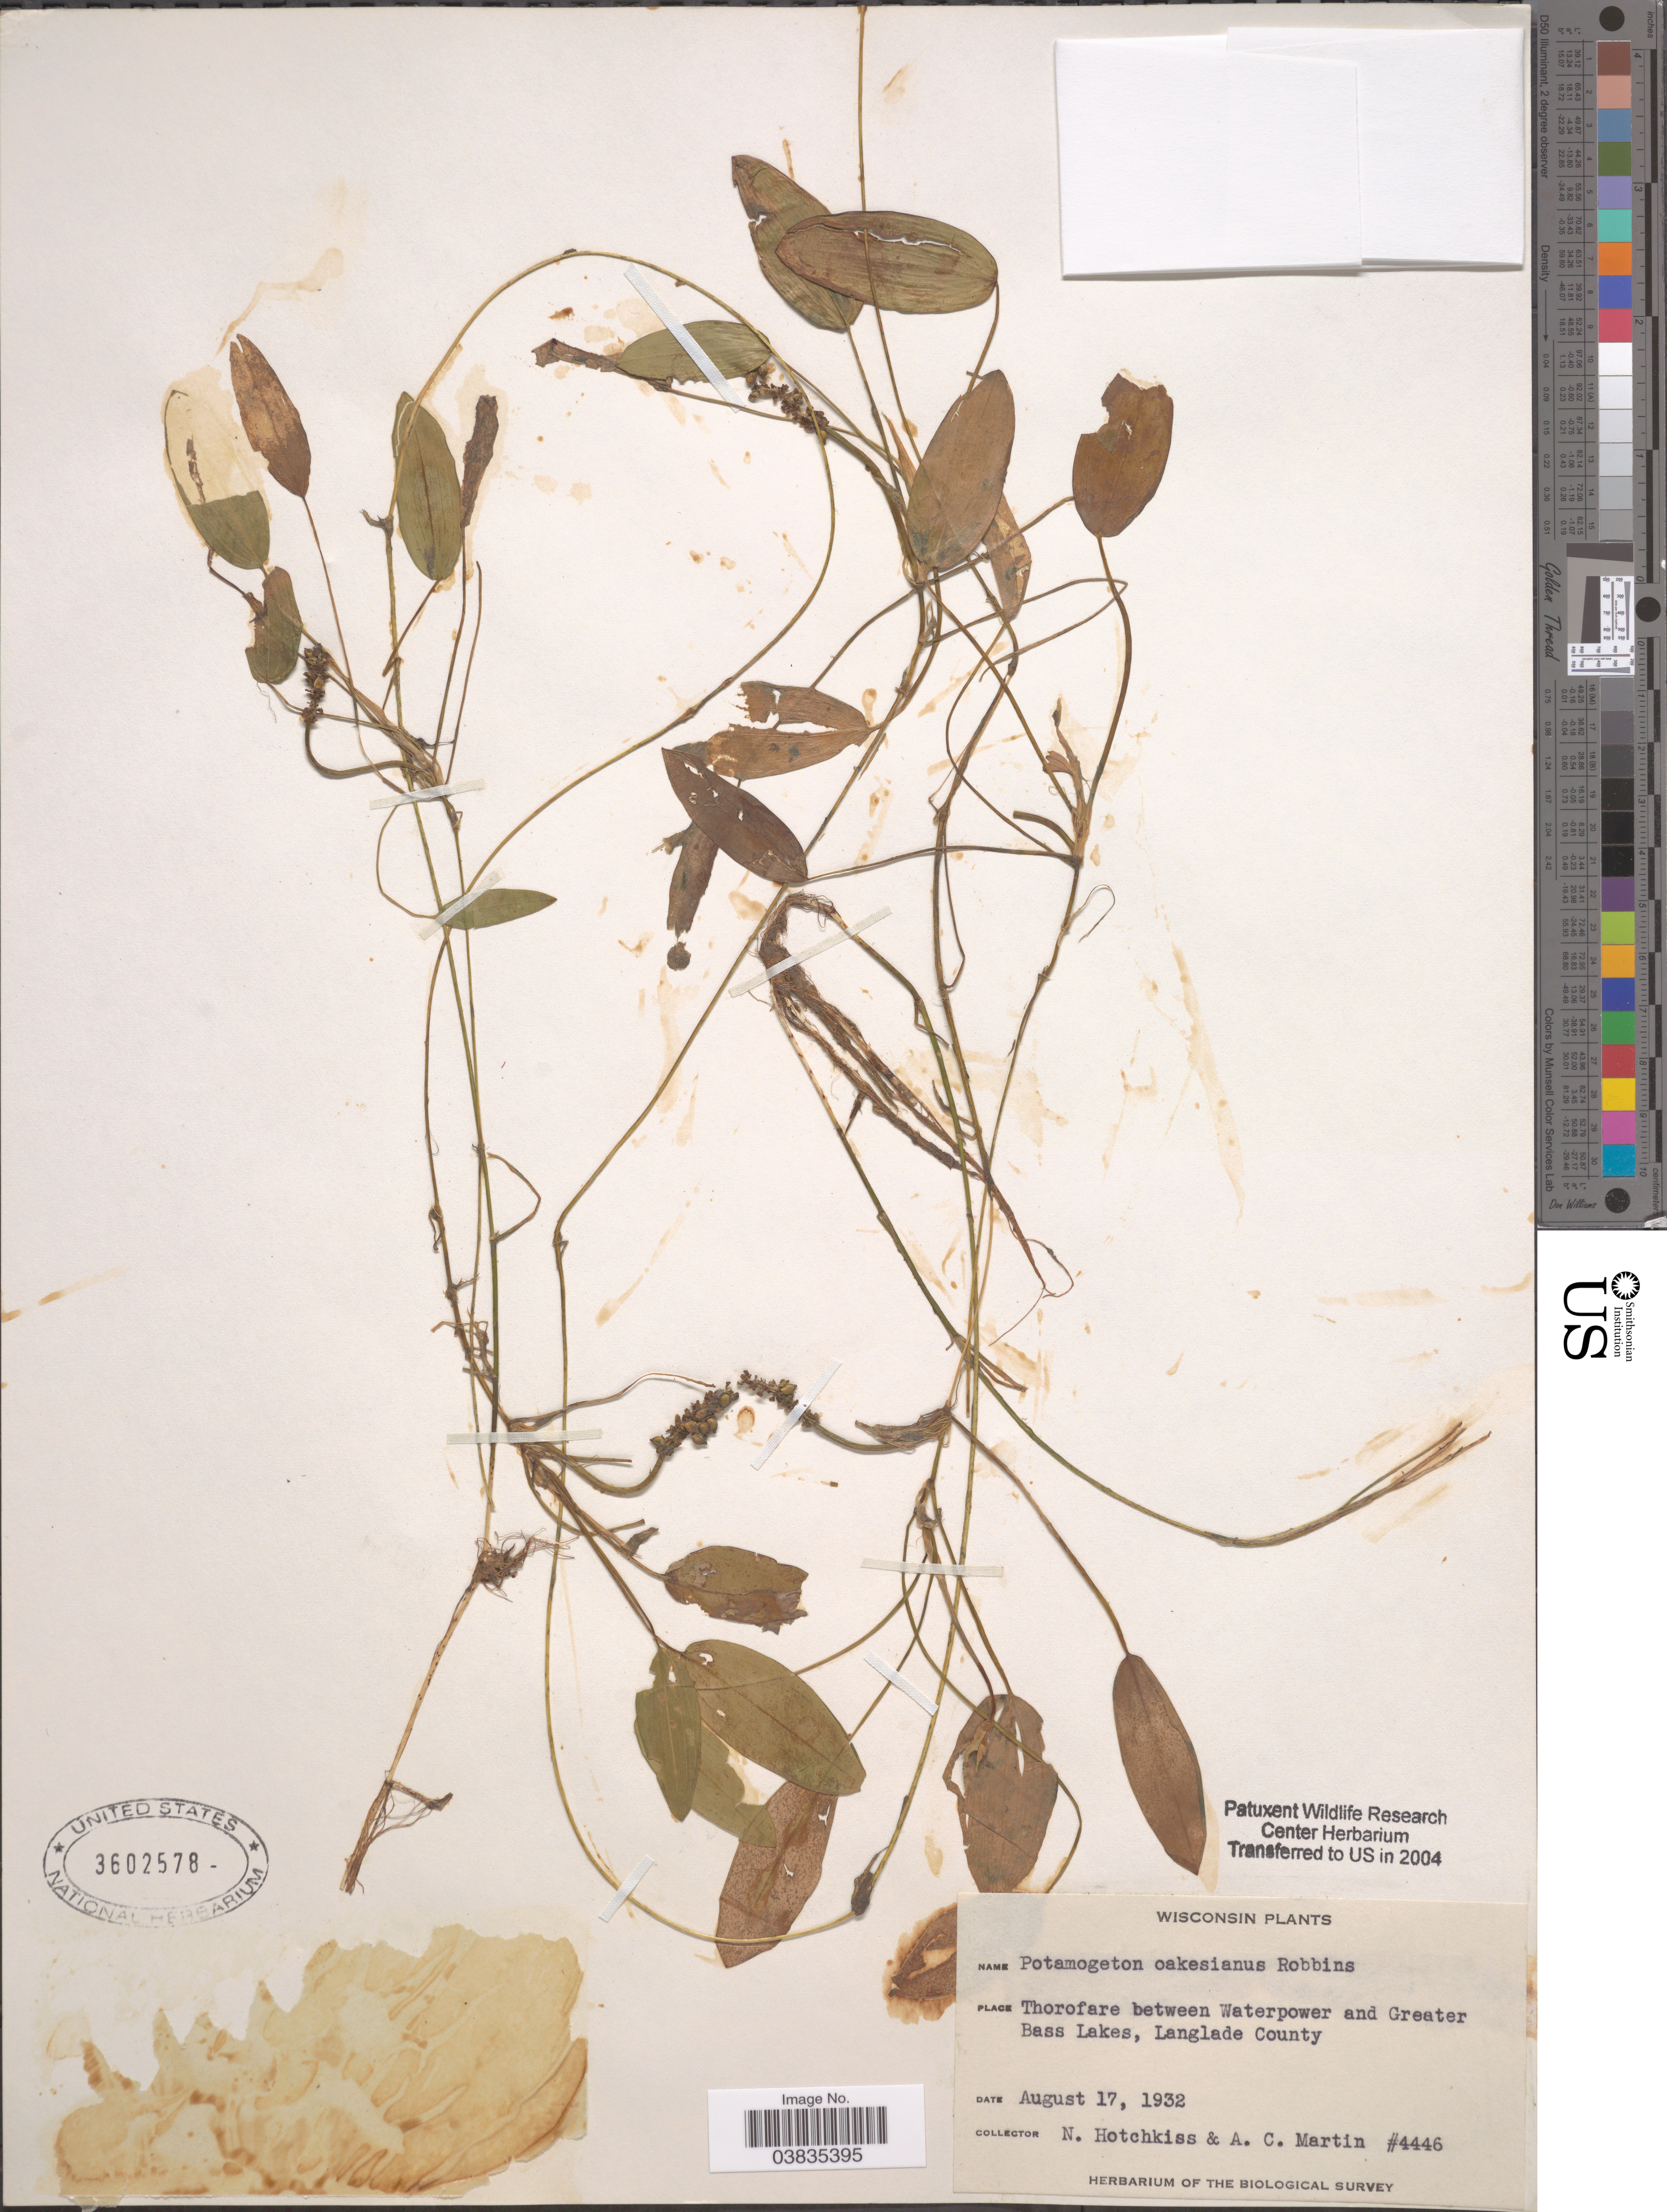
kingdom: Plantae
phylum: Tracheophyta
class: Liliopsida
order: Alismatales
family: Potamogetonaceae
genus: Potamogeton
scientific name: Potamogeton oakesianus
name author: J.W. Robbins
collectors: N. Hotchkiss & A. C. Martin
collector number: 4446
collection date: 1932-08-17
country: United States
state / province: Wisconsin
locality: Thorofare between Waterpower and Greater Bass Lakes, Langlade County.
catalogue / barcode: US 3602578